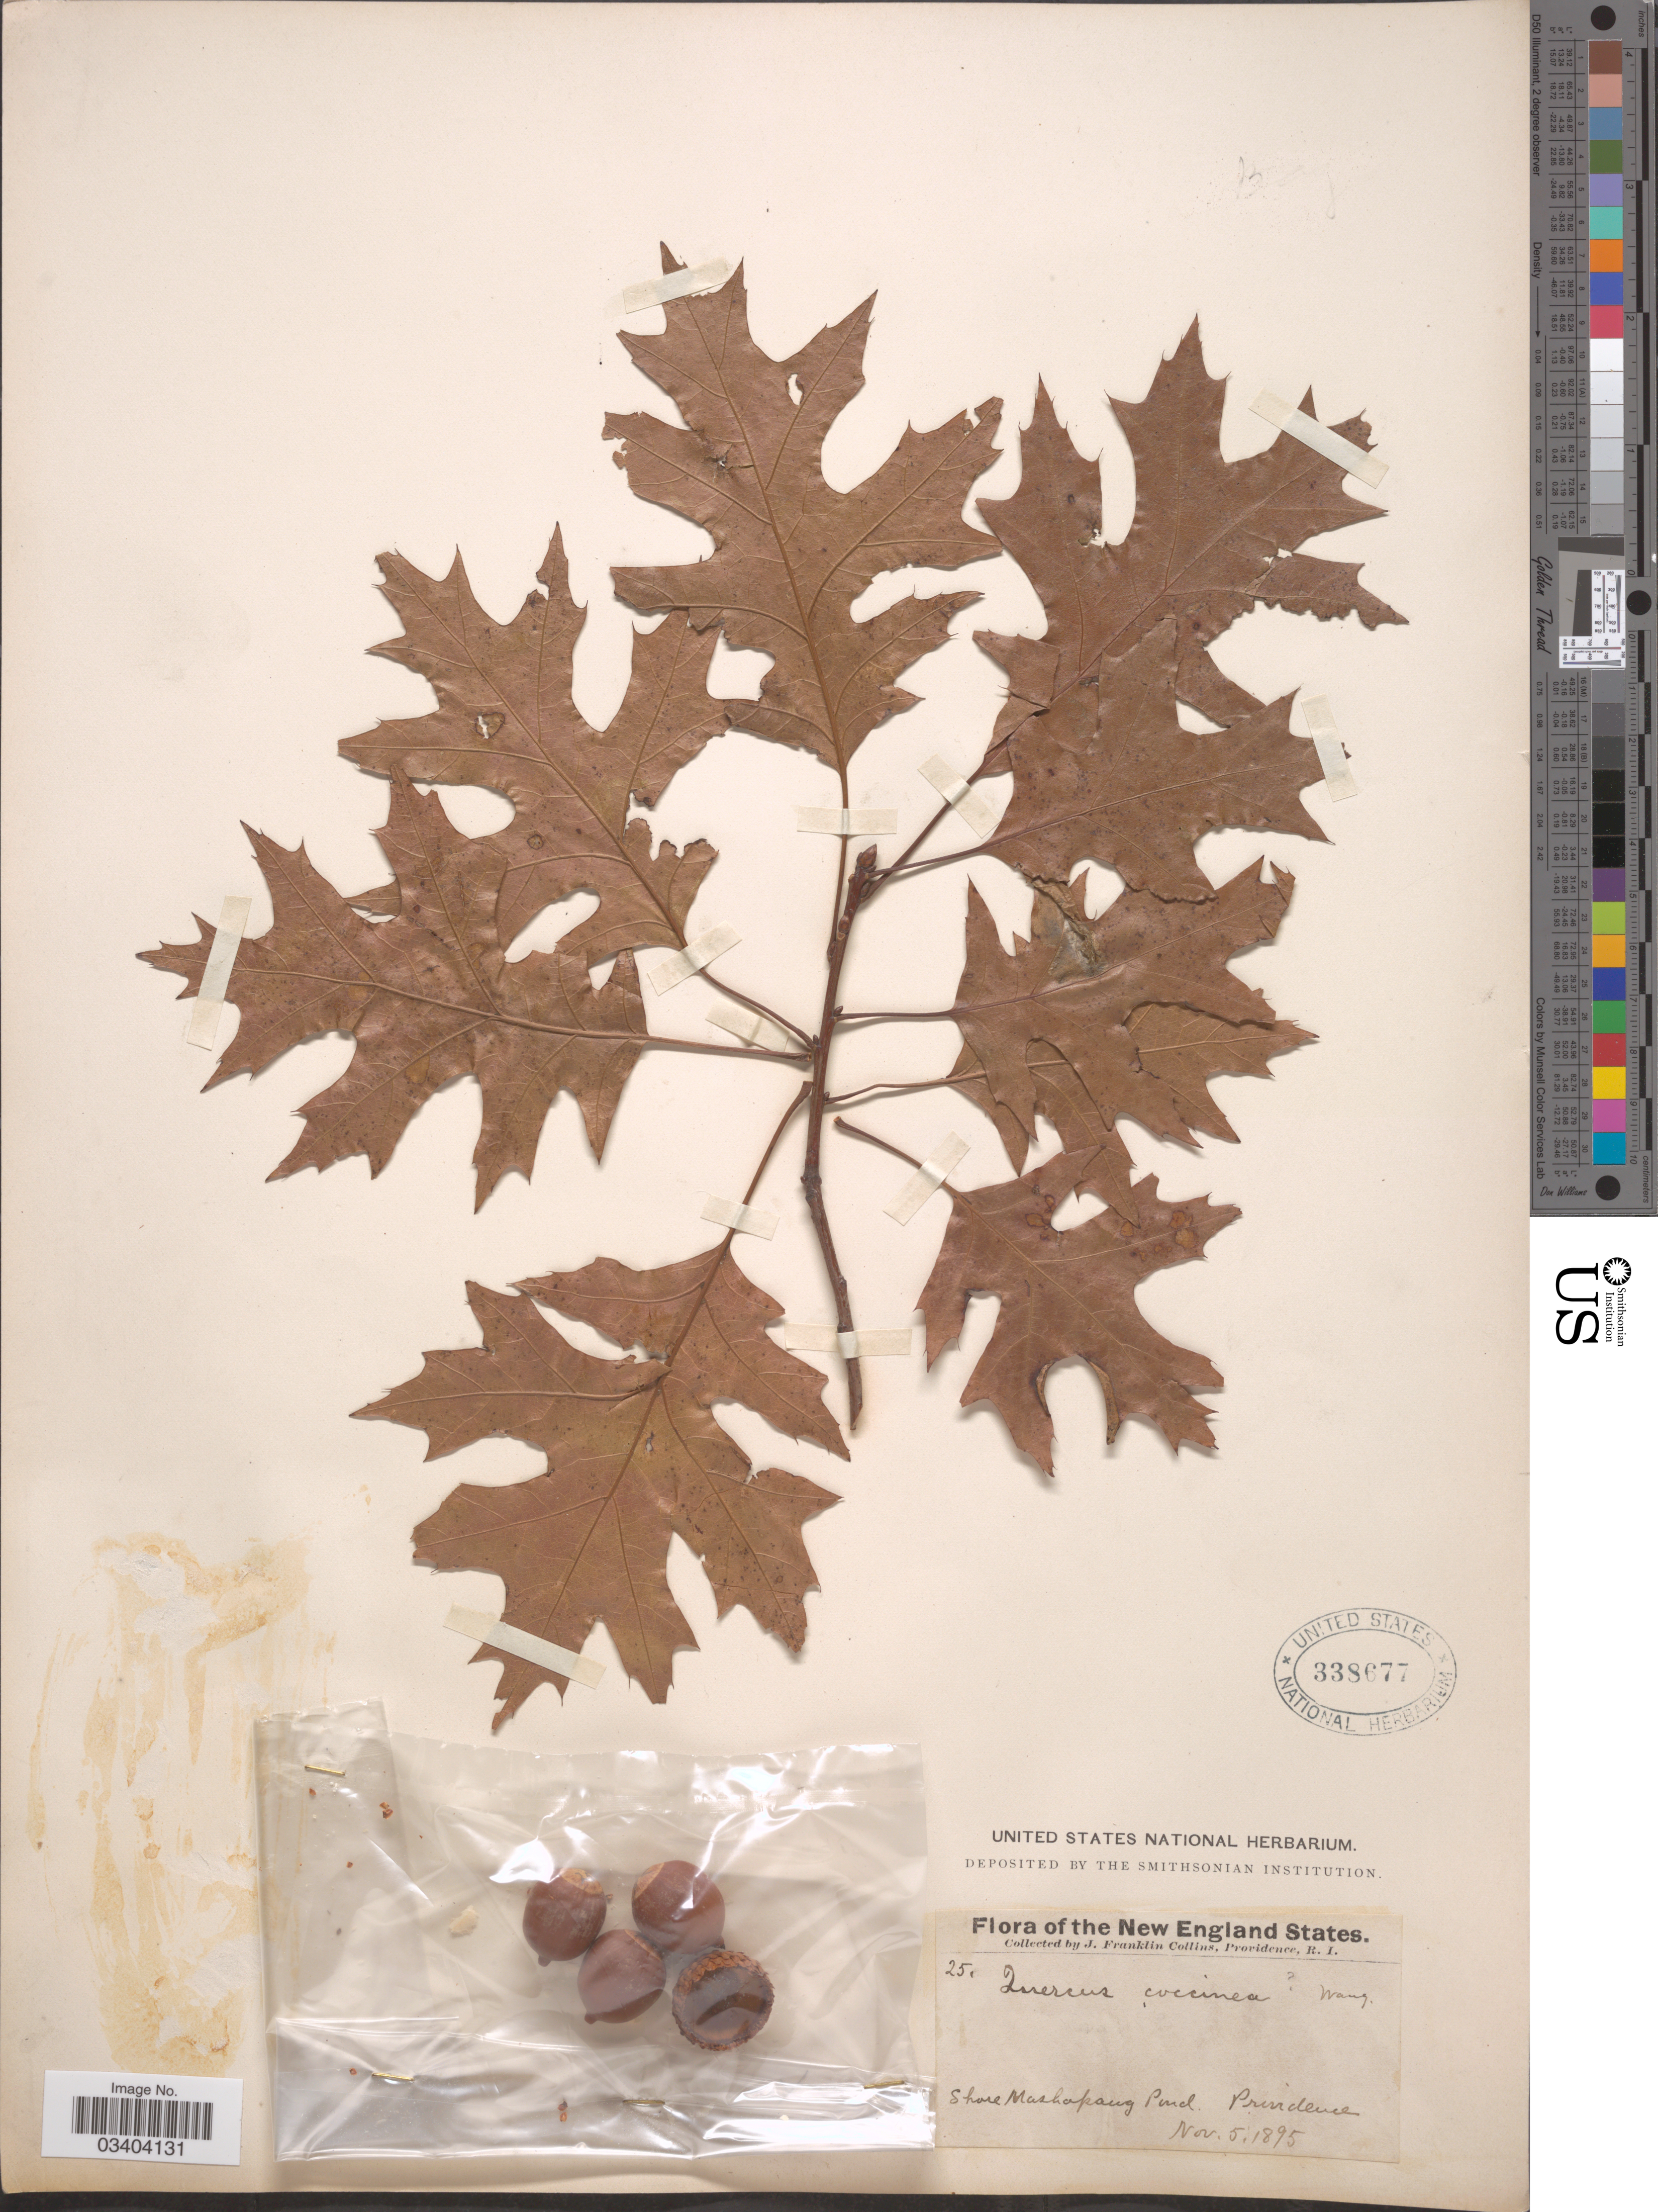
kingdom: Plantae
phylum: Tracheophyta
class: Magnoliopsida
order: Fagales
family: Fagaceae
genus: Quercus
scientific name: Quercus coccinea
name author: Münchh.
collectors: J. Collins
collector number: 25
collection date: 1895-11-05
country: United States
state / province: Rhode Island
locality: New England States. Shore Mashapaug Pond. Providence.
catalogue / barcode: US 338677